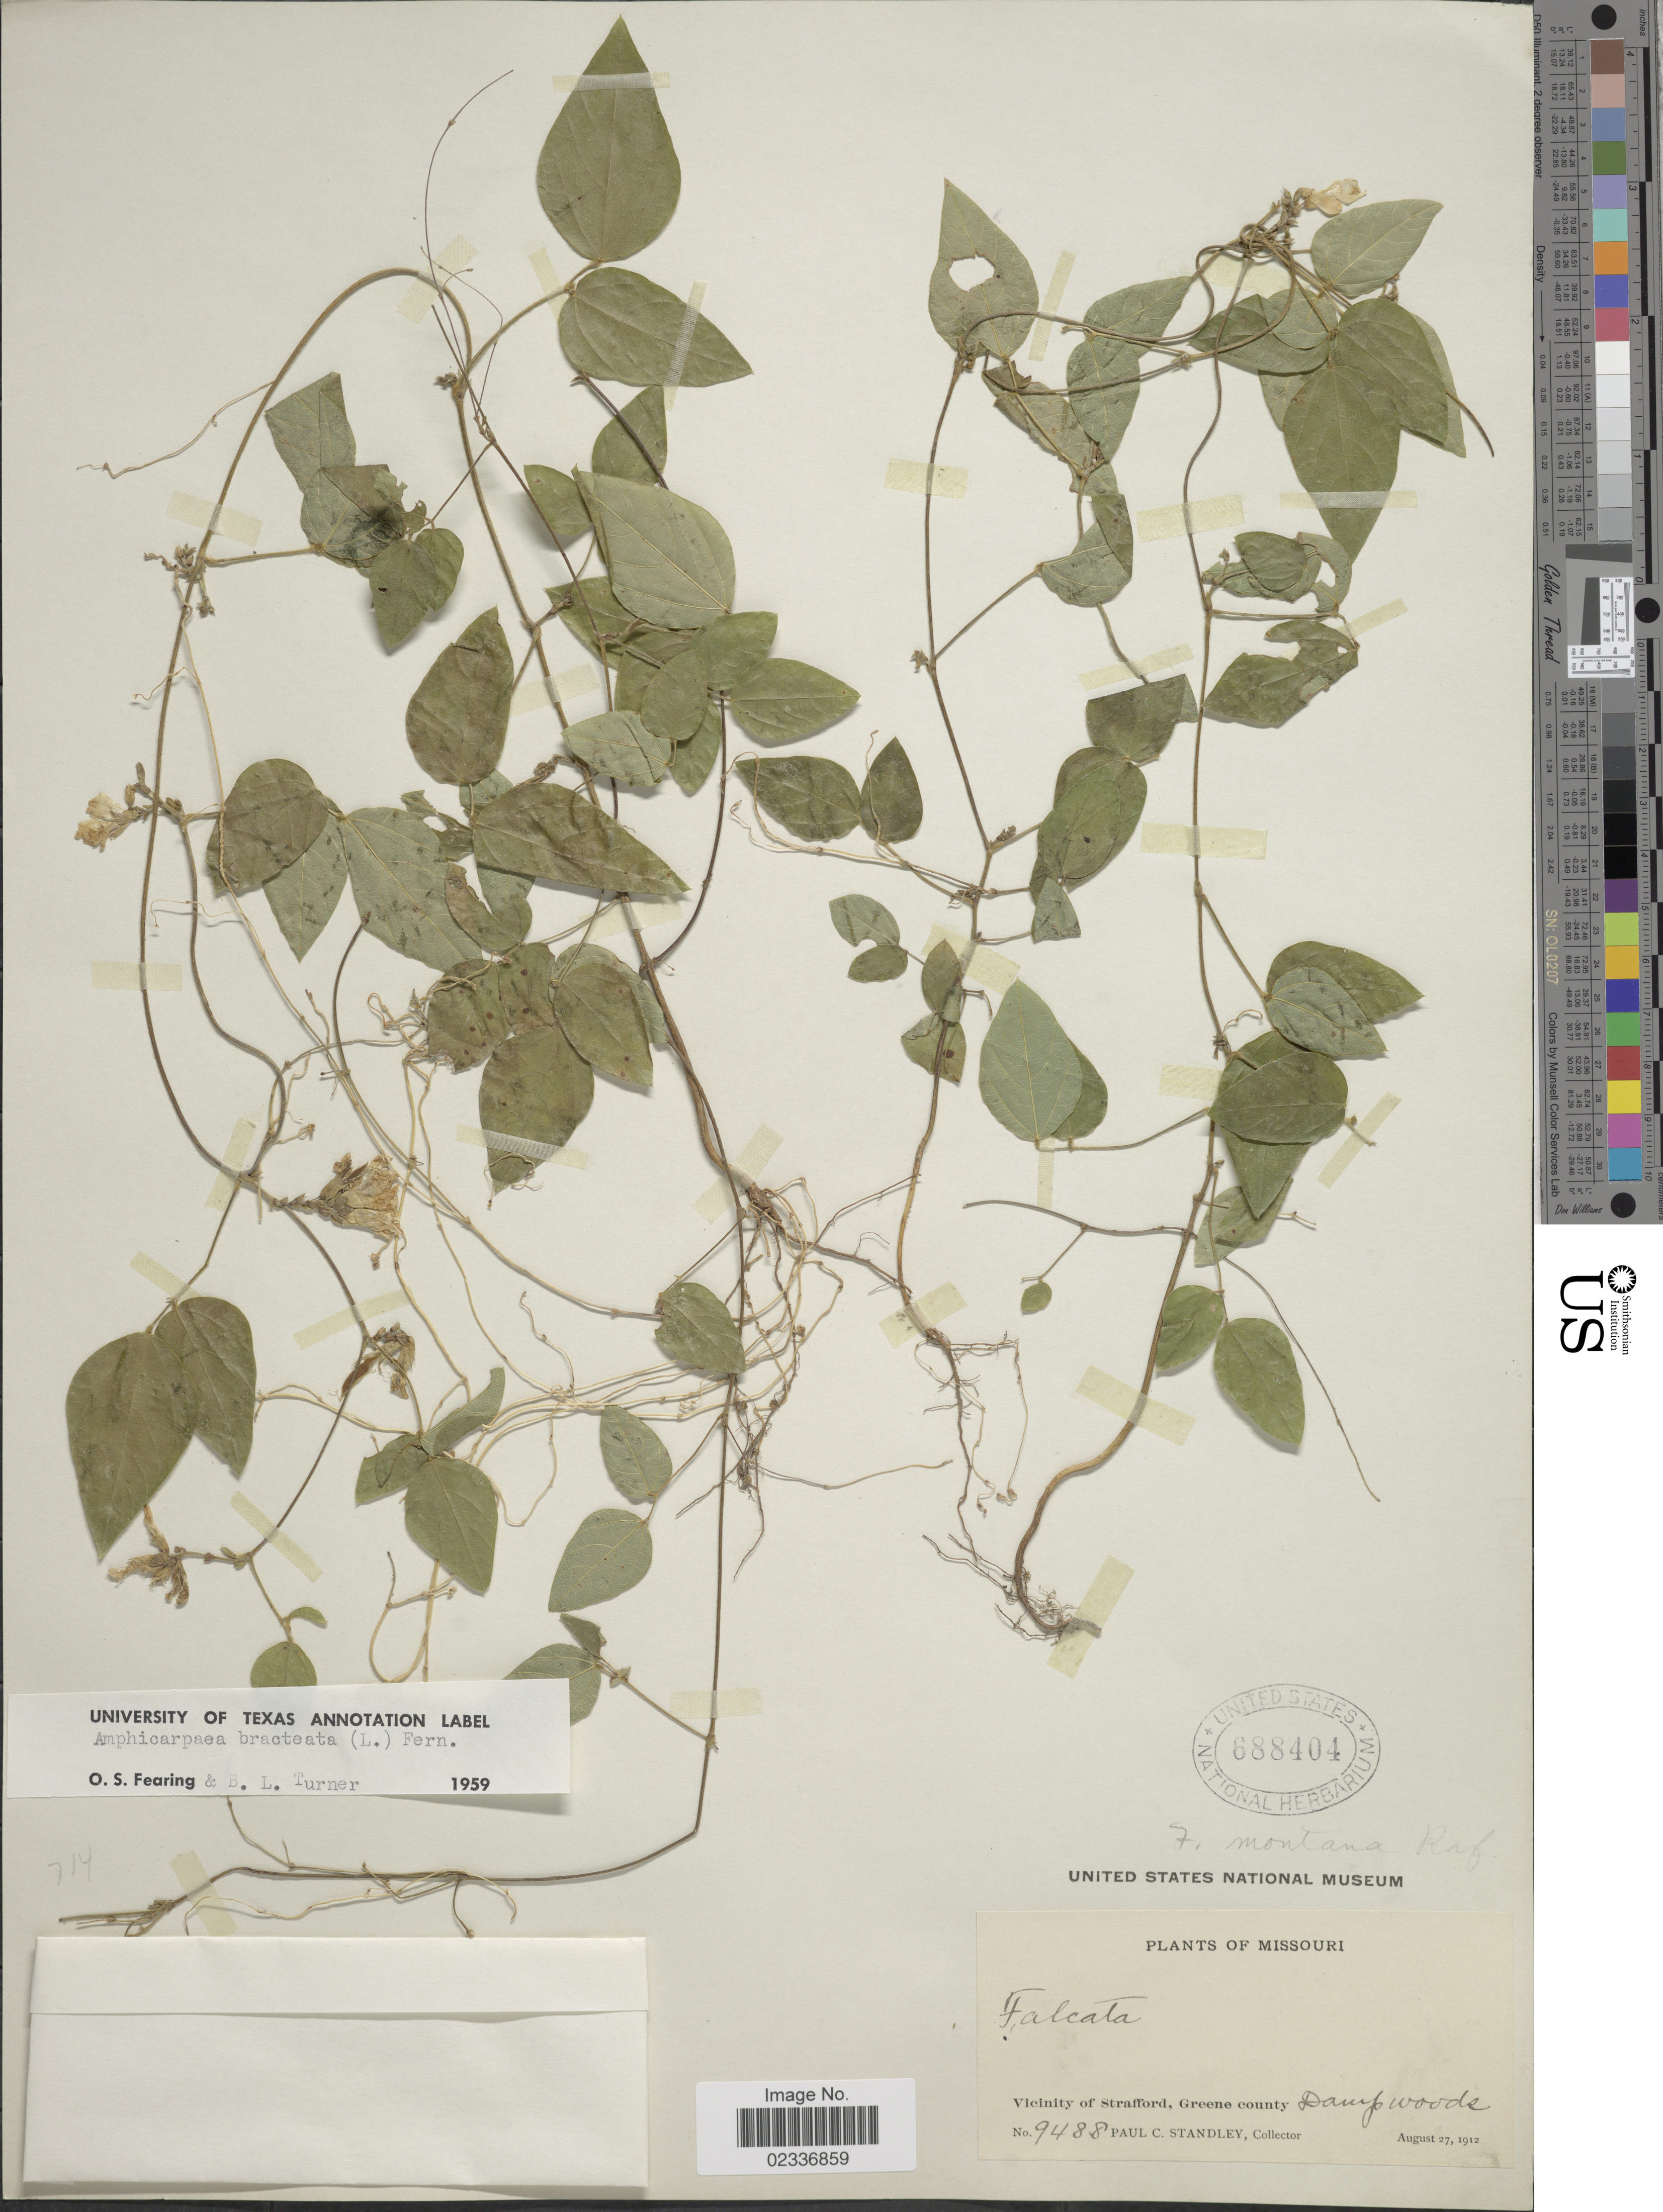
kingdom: Plantae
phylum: Tracheophyta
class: Magnoliopsida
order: Fabales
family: Fabaceae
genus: Amphicarpaea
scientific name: Amphicarpaea bracteata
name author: (L.) Fernald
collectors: P. C. Standley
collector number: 9488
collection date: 1912-08-27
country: United States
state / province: Missouri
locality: Vicinity of Stratford, Greene County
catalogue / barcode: US 688404